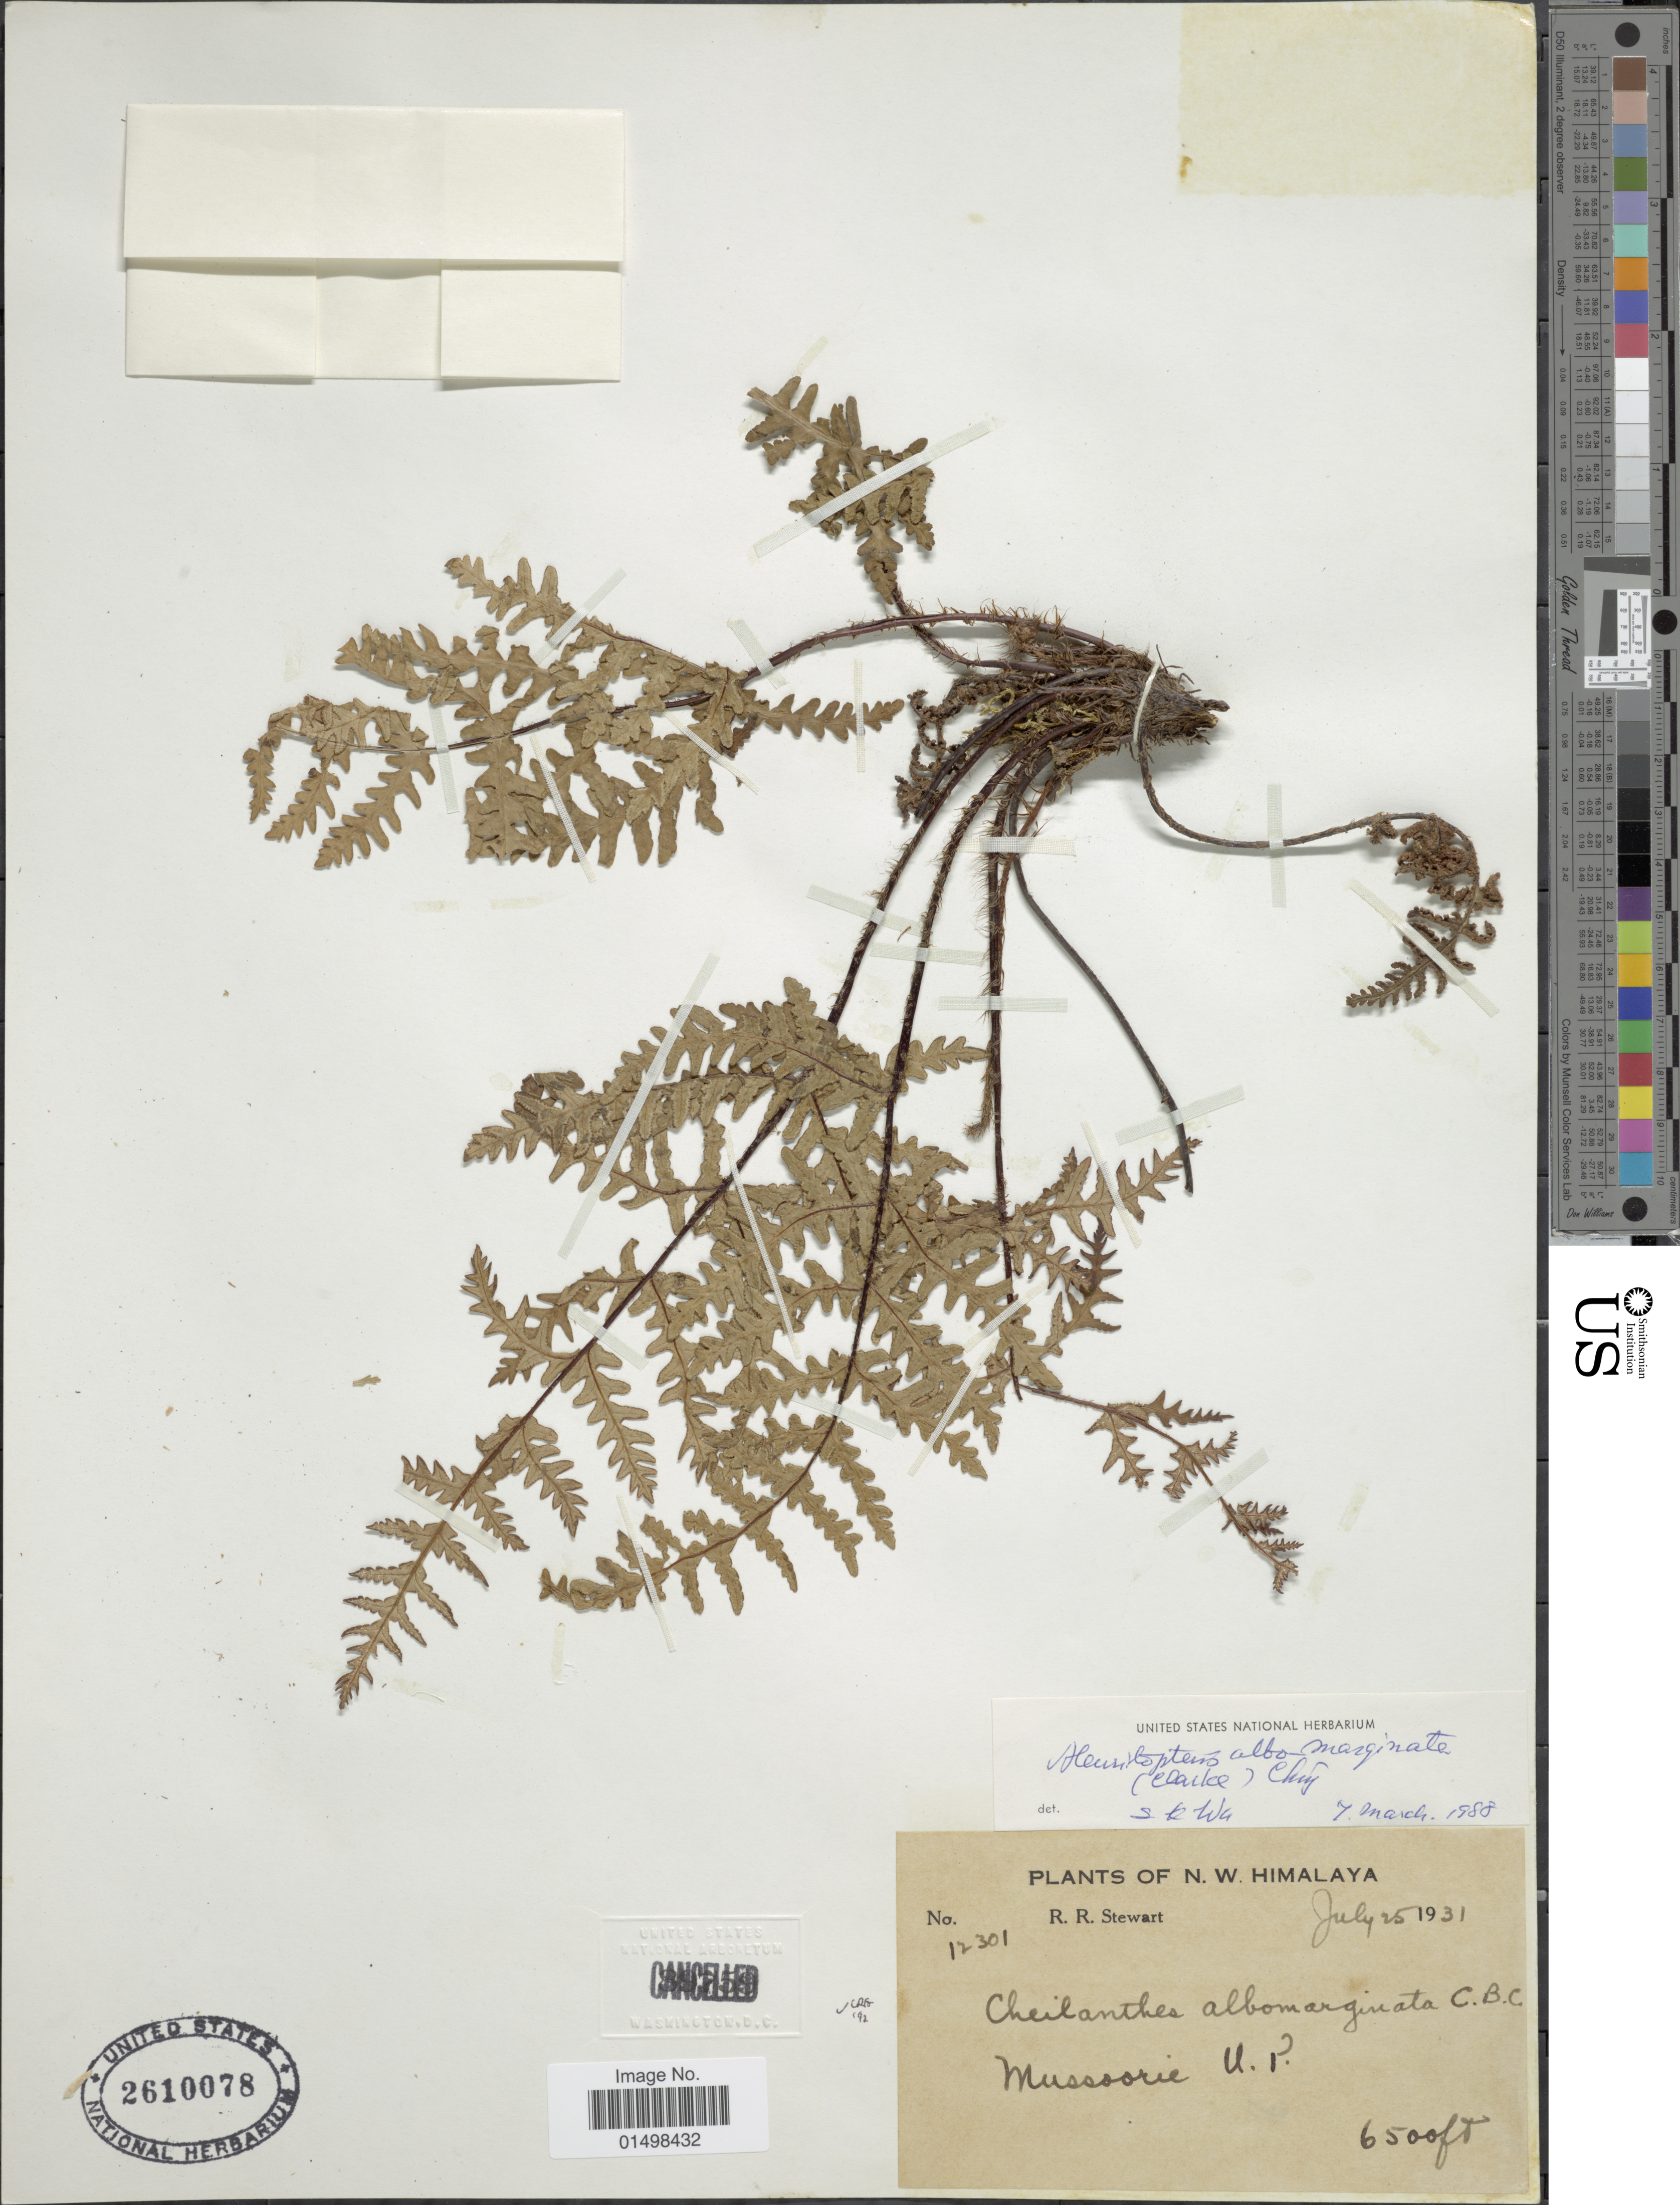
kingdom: Plantae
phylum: Tracheophyta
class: Polypodiopsida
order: Polypodiales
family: Pteridaceae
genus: Aleuritopteris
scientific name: Aleuritopteris albomarginata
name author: (C.B. Clarke) Ching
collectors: R. R. Stewart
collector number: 12301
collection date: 1931-07-25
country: India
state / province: Uttar Pradesh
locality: Plants of N. W. Himalaya, Mussoorie, U. P.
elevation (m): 1981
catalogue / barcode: US 2610078